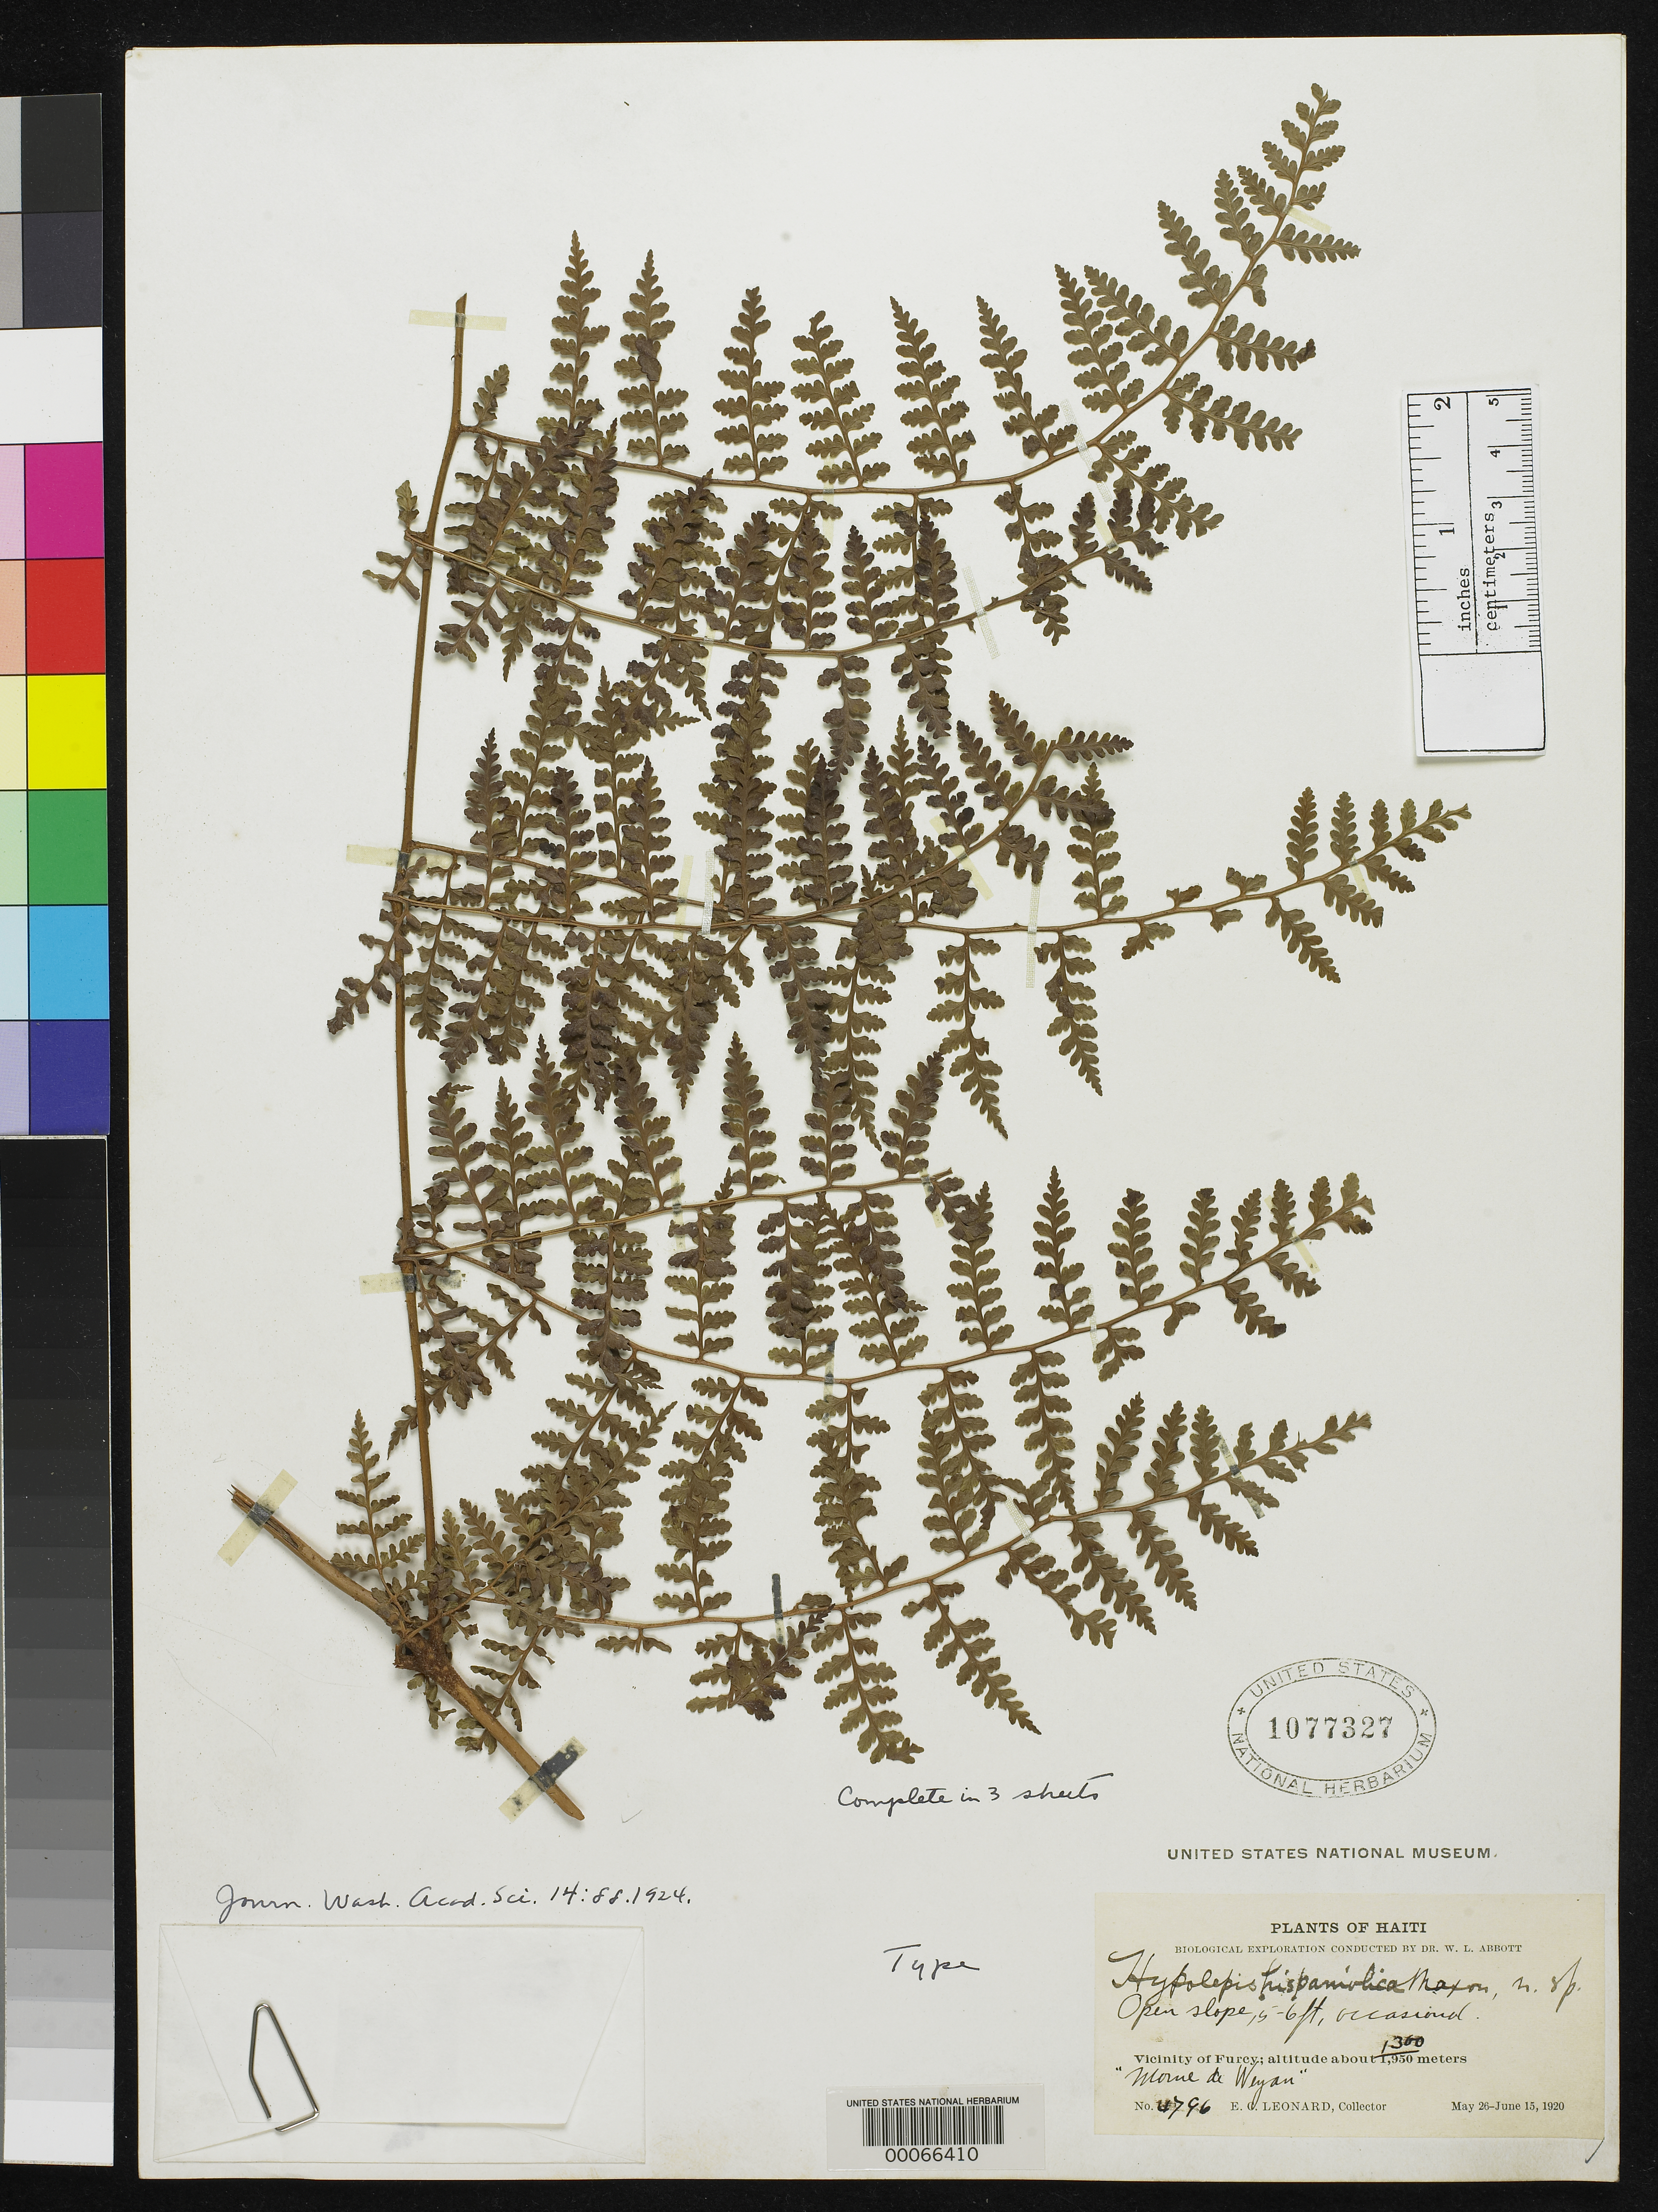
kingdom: Plantae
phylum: Tracheophyta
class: Polypodiopsida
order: Polypodiales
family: Dennstaedtiaceae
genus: Hypolepis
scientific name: Hypolepis hispaniolica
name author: Maxon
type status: Holotype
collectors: E. C. Leonard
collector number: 4796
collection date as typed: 26 May 1920 to 15 Jun 1920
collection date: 1920-05-26/1920-06-15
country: Haiti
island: Hispaniola Island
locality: Vicinity of Furcy, Morne de Weyan.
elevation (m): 1300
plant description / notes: "Complete in 3 sheets", holotype comprises sheets 1077327, 1077328 & 1077329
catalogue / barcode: US 1077327